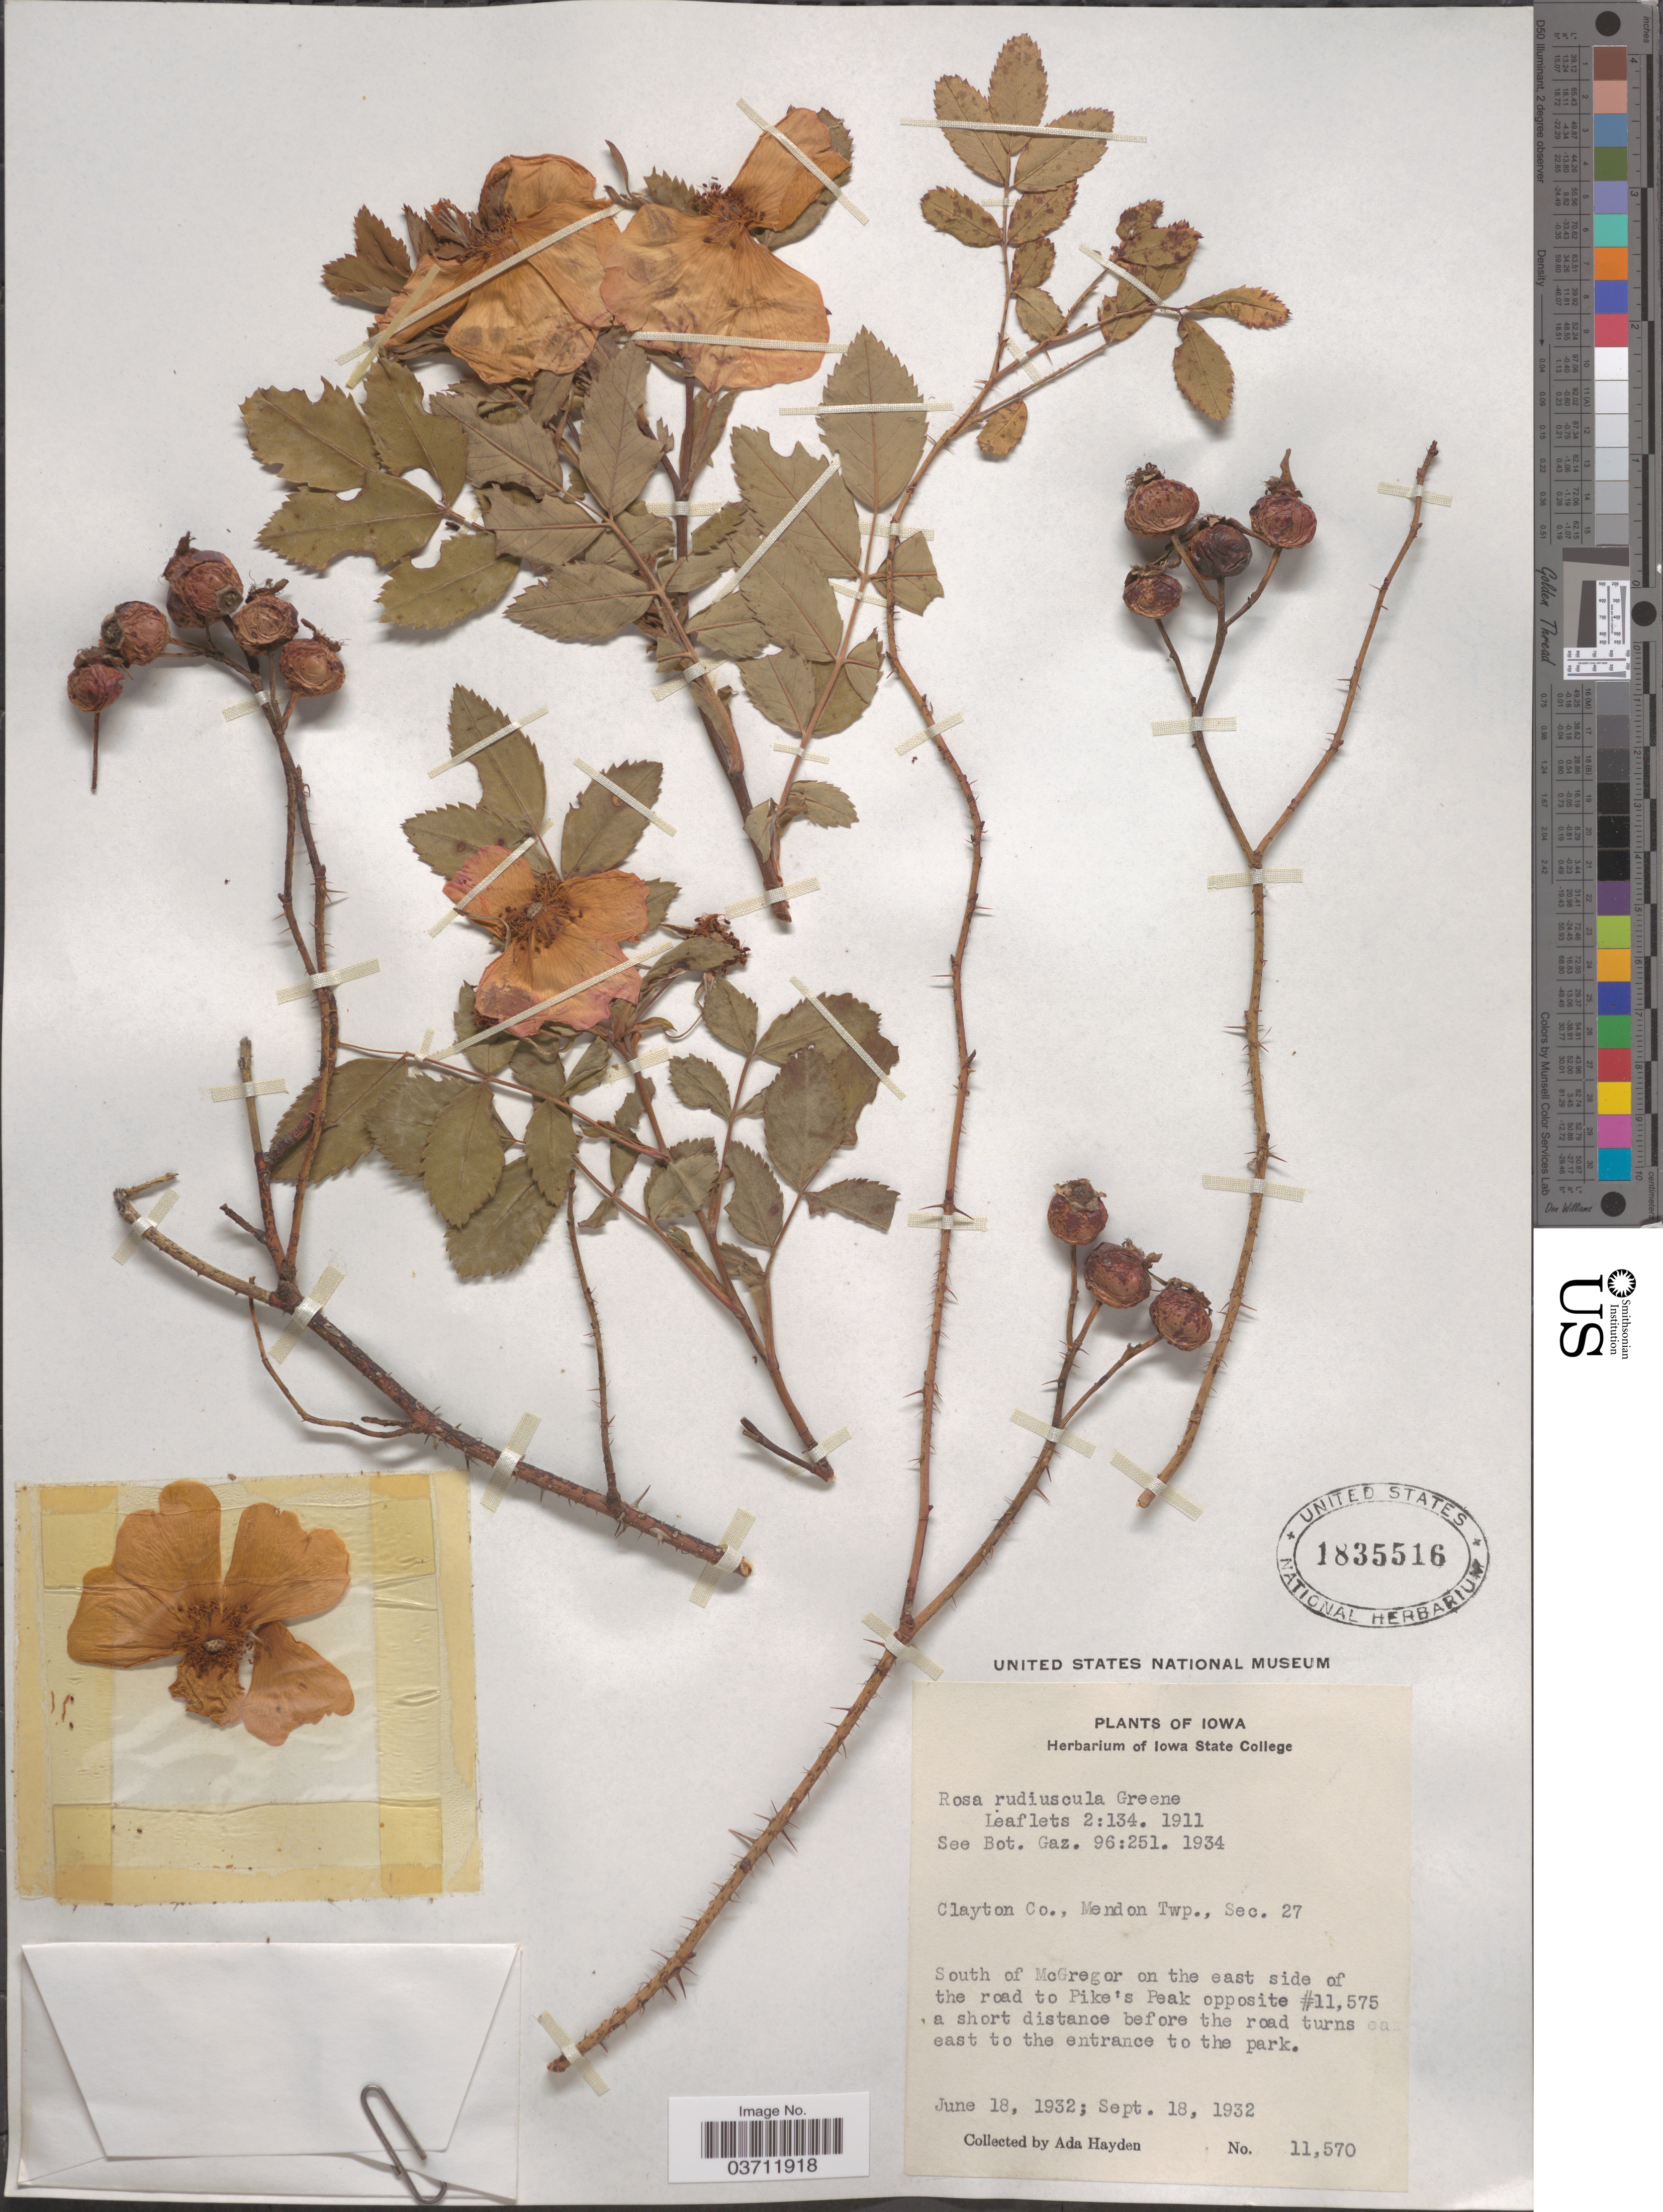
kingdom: Plantae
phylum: Tracheophyta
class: Magnoliopsida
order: Rosales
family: Rosaceae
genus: Rosa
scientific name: Rosa rudiuscula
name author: Greene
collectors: Ada Hayden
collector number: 11570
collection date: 1932-06-18/1932-09-18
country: United States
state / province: Iowa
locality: Clayton Co., Mendon Twp., Sec. 27. South of McGregor on the east side of the road to Pike's Peak opposite a short distance before the road turns east to the entrance to the park.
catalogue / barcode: US 1835516